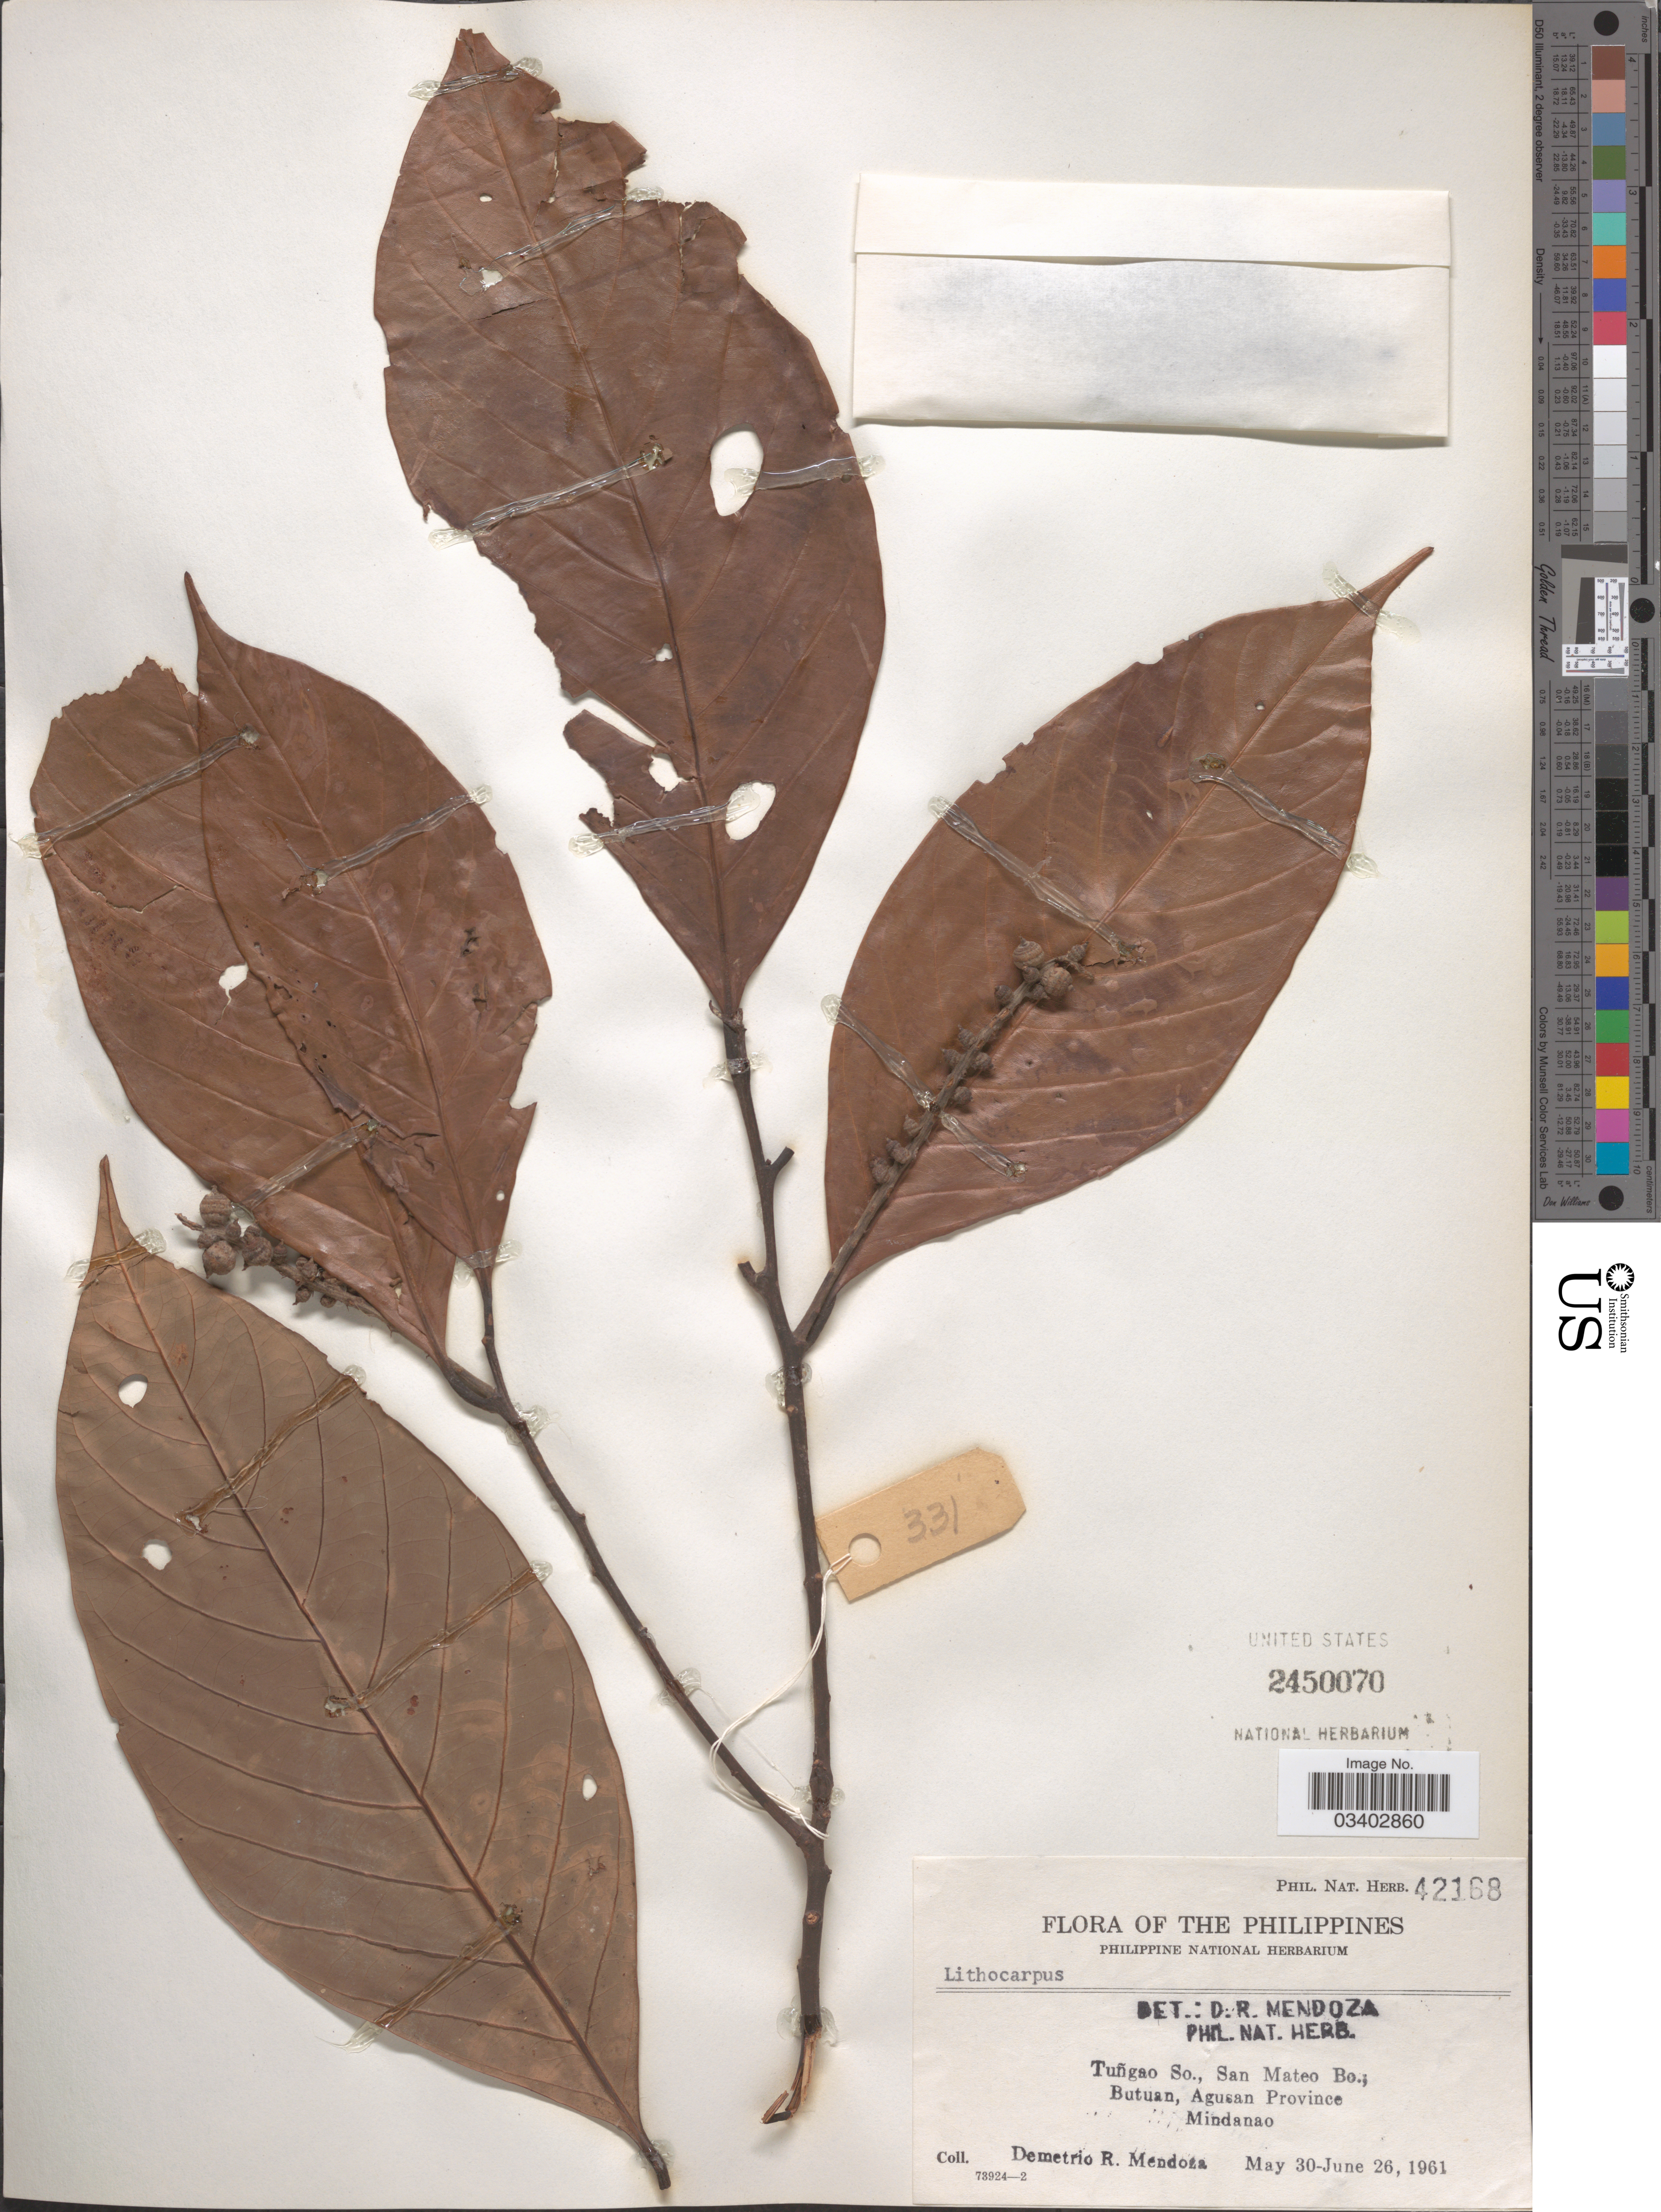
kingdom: Plantae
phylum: Tracheophyta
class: Magnoliopsida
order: Fagales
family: Fagaceae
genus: Lithocarpus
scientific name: Lithocarpus sp.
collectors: D. Mendoza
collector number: Phil. Nat. Herb. 42168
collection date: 1961-05-30/1961-06-26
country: Philippines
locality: Tuñgao So., San Mateo Bo., Butuan, Aguasan Province. Mindanao.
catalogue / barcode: US 2450070